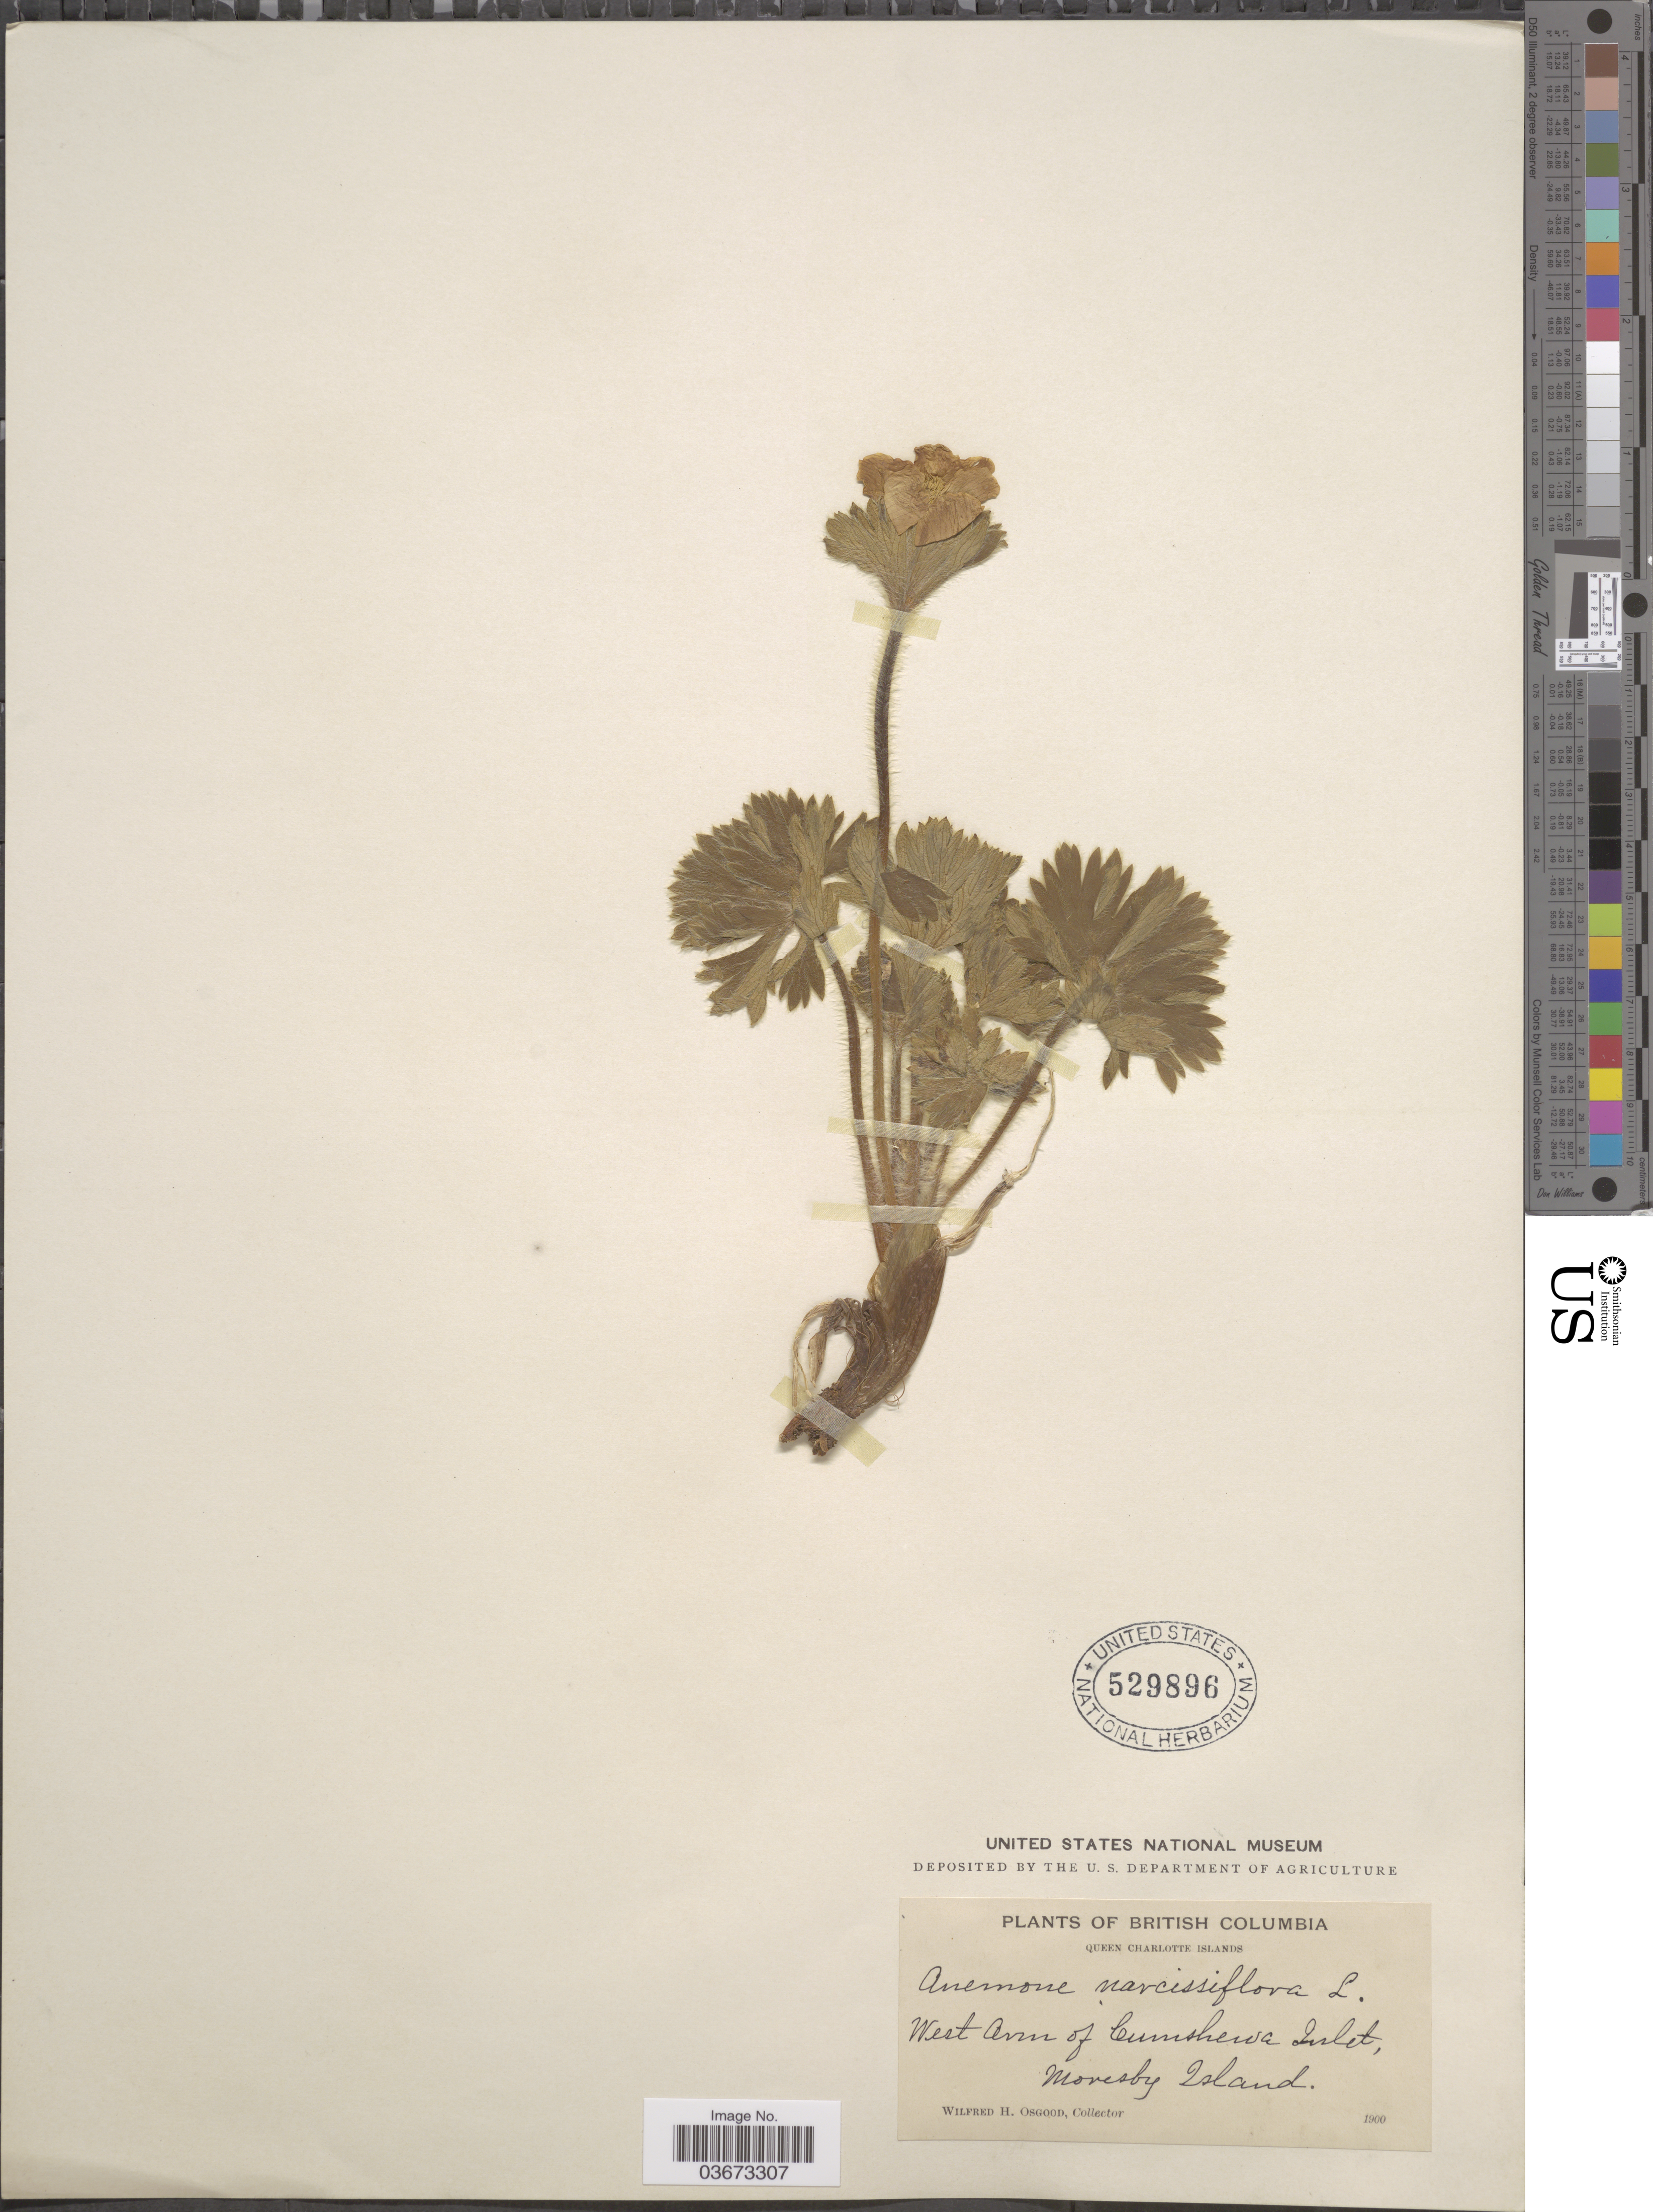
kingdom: Plantae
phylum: Tracheophyta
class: Magnoliopsida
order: Ranunculales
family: Ranunculaceae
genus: Anemone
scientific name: Anemone zephyra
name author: A. Nelson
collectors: W. Osgood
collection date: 1900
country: Canada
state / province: British Columbia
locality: Queen Charlotte Islands. West Arm of Cumshewa Inlet, Moresby Island.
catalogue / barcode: US 529896